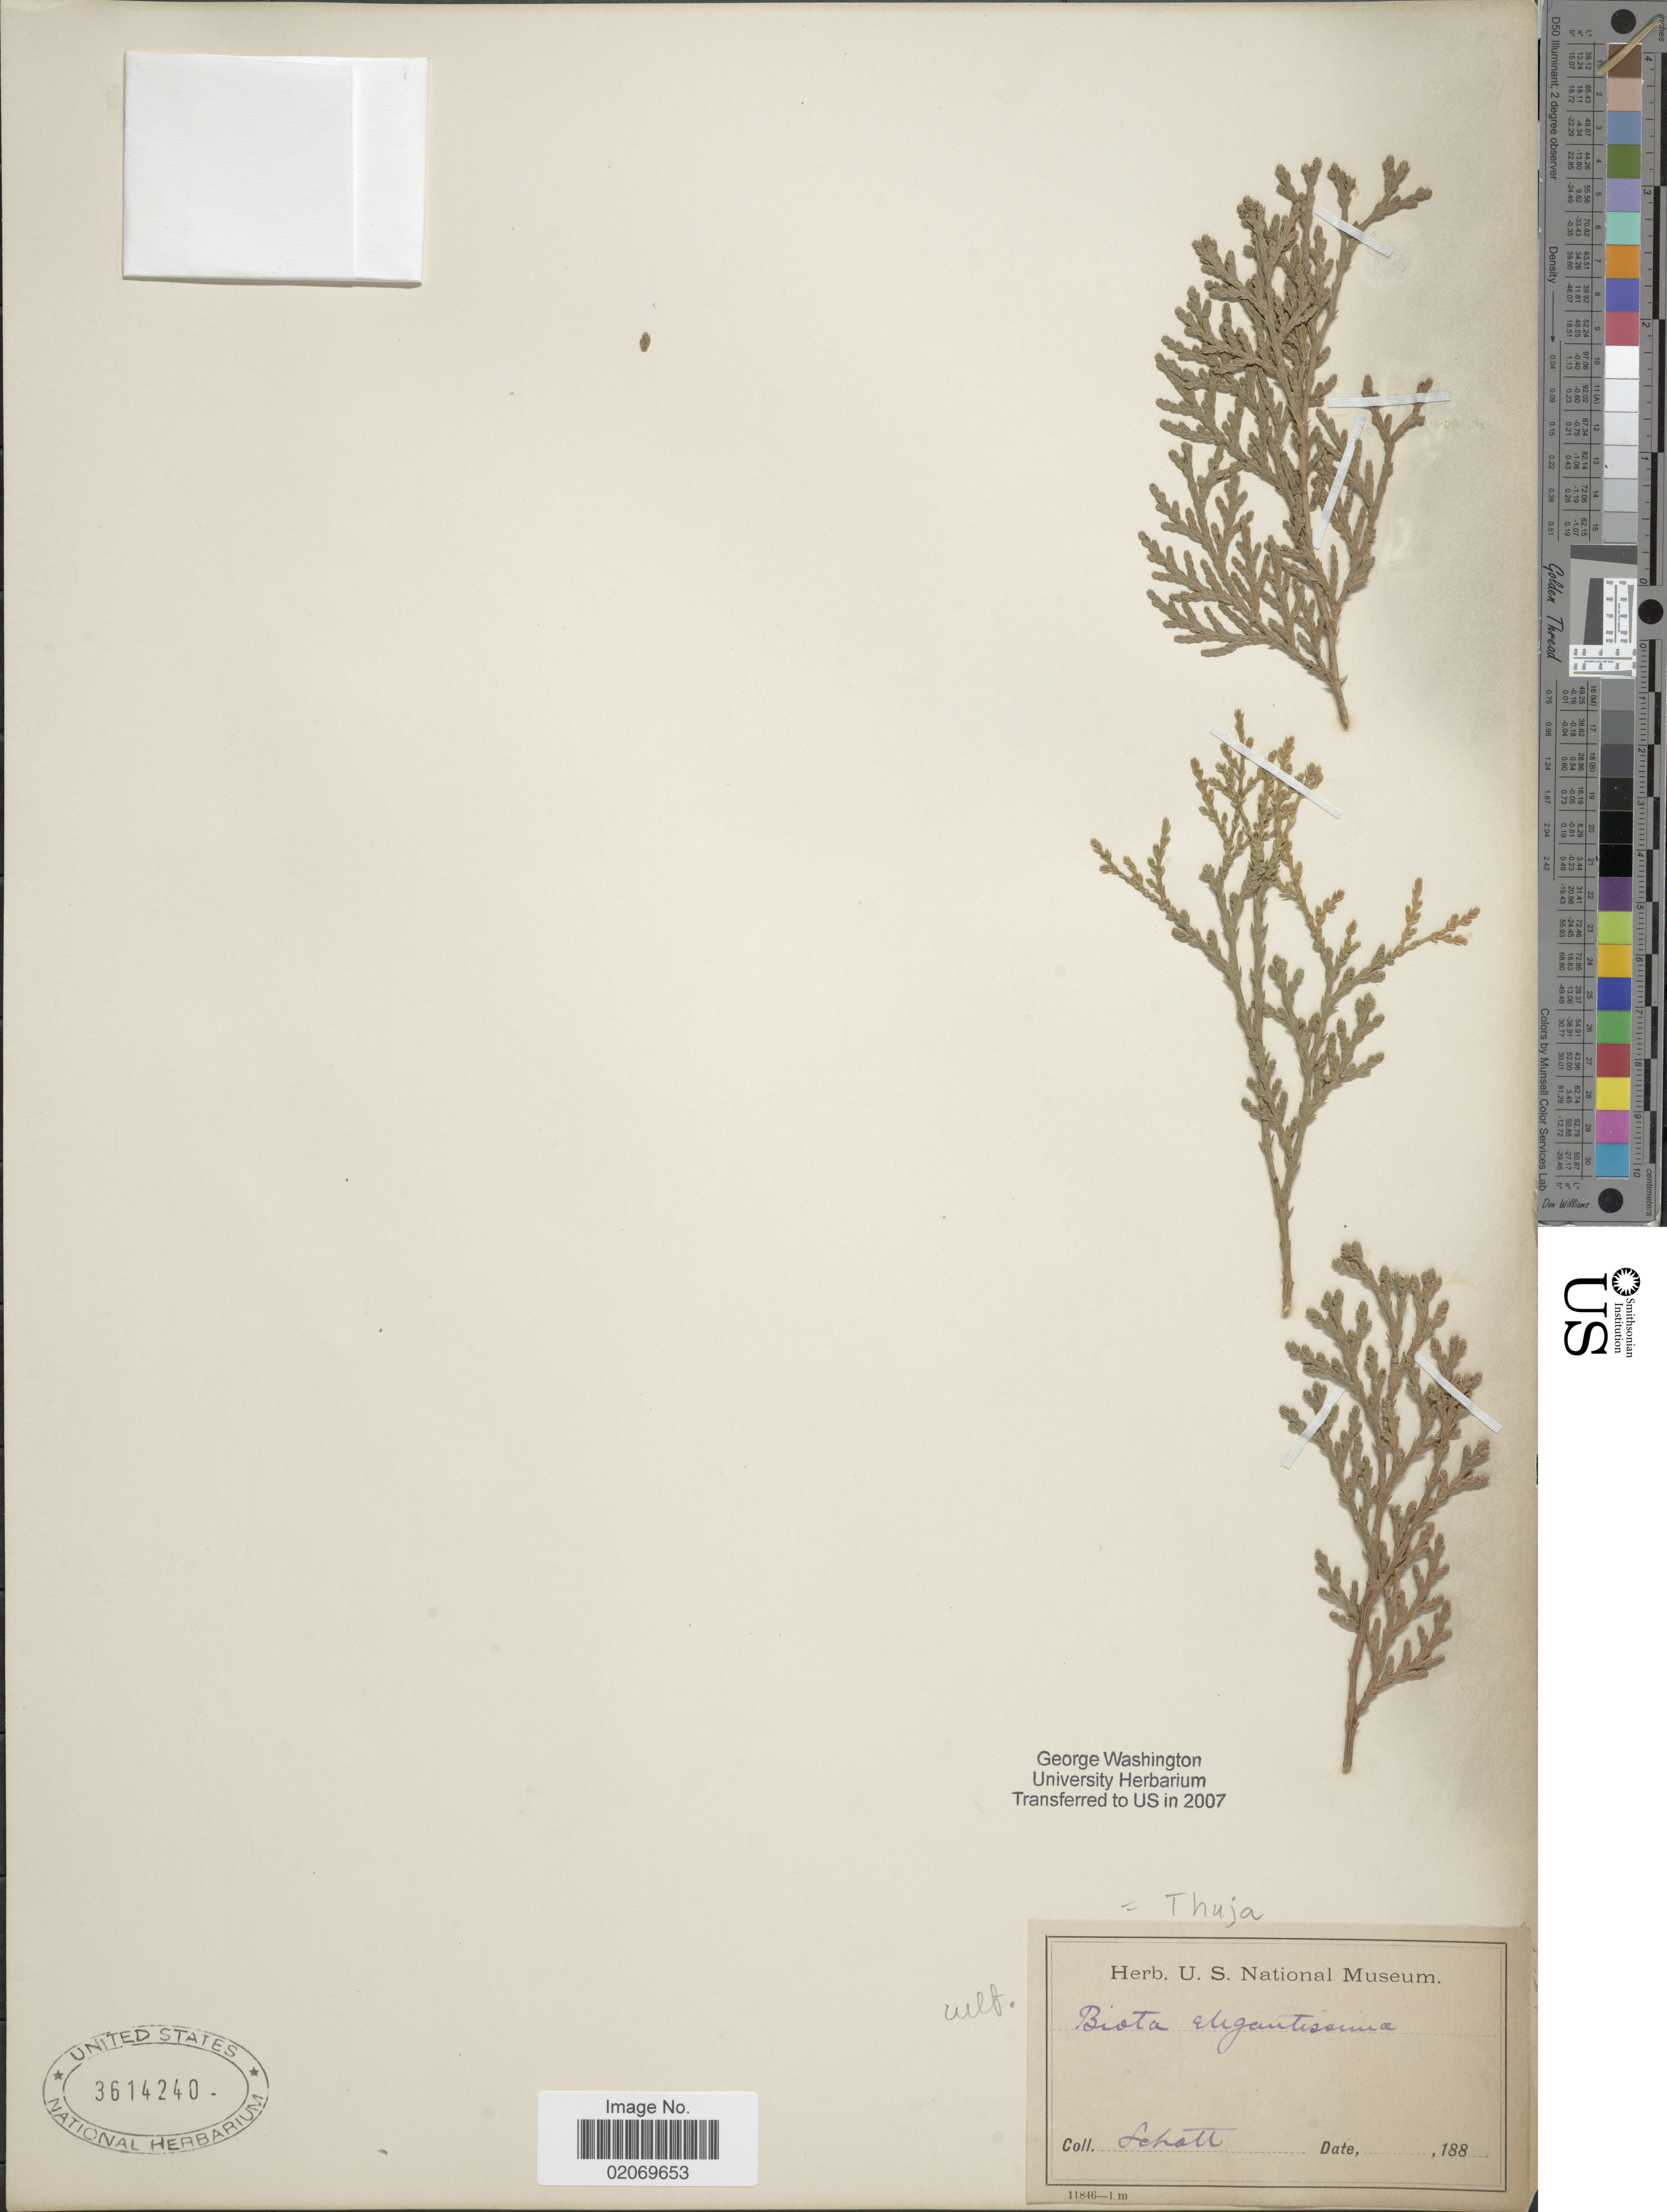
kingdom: Plantae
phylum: Tracheophyta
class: Pinopsida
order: Pinales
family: Cupressaceae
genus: Thuja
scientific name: Thuja sp.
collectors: Schott, --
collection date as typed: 188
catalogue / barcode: US 3614240